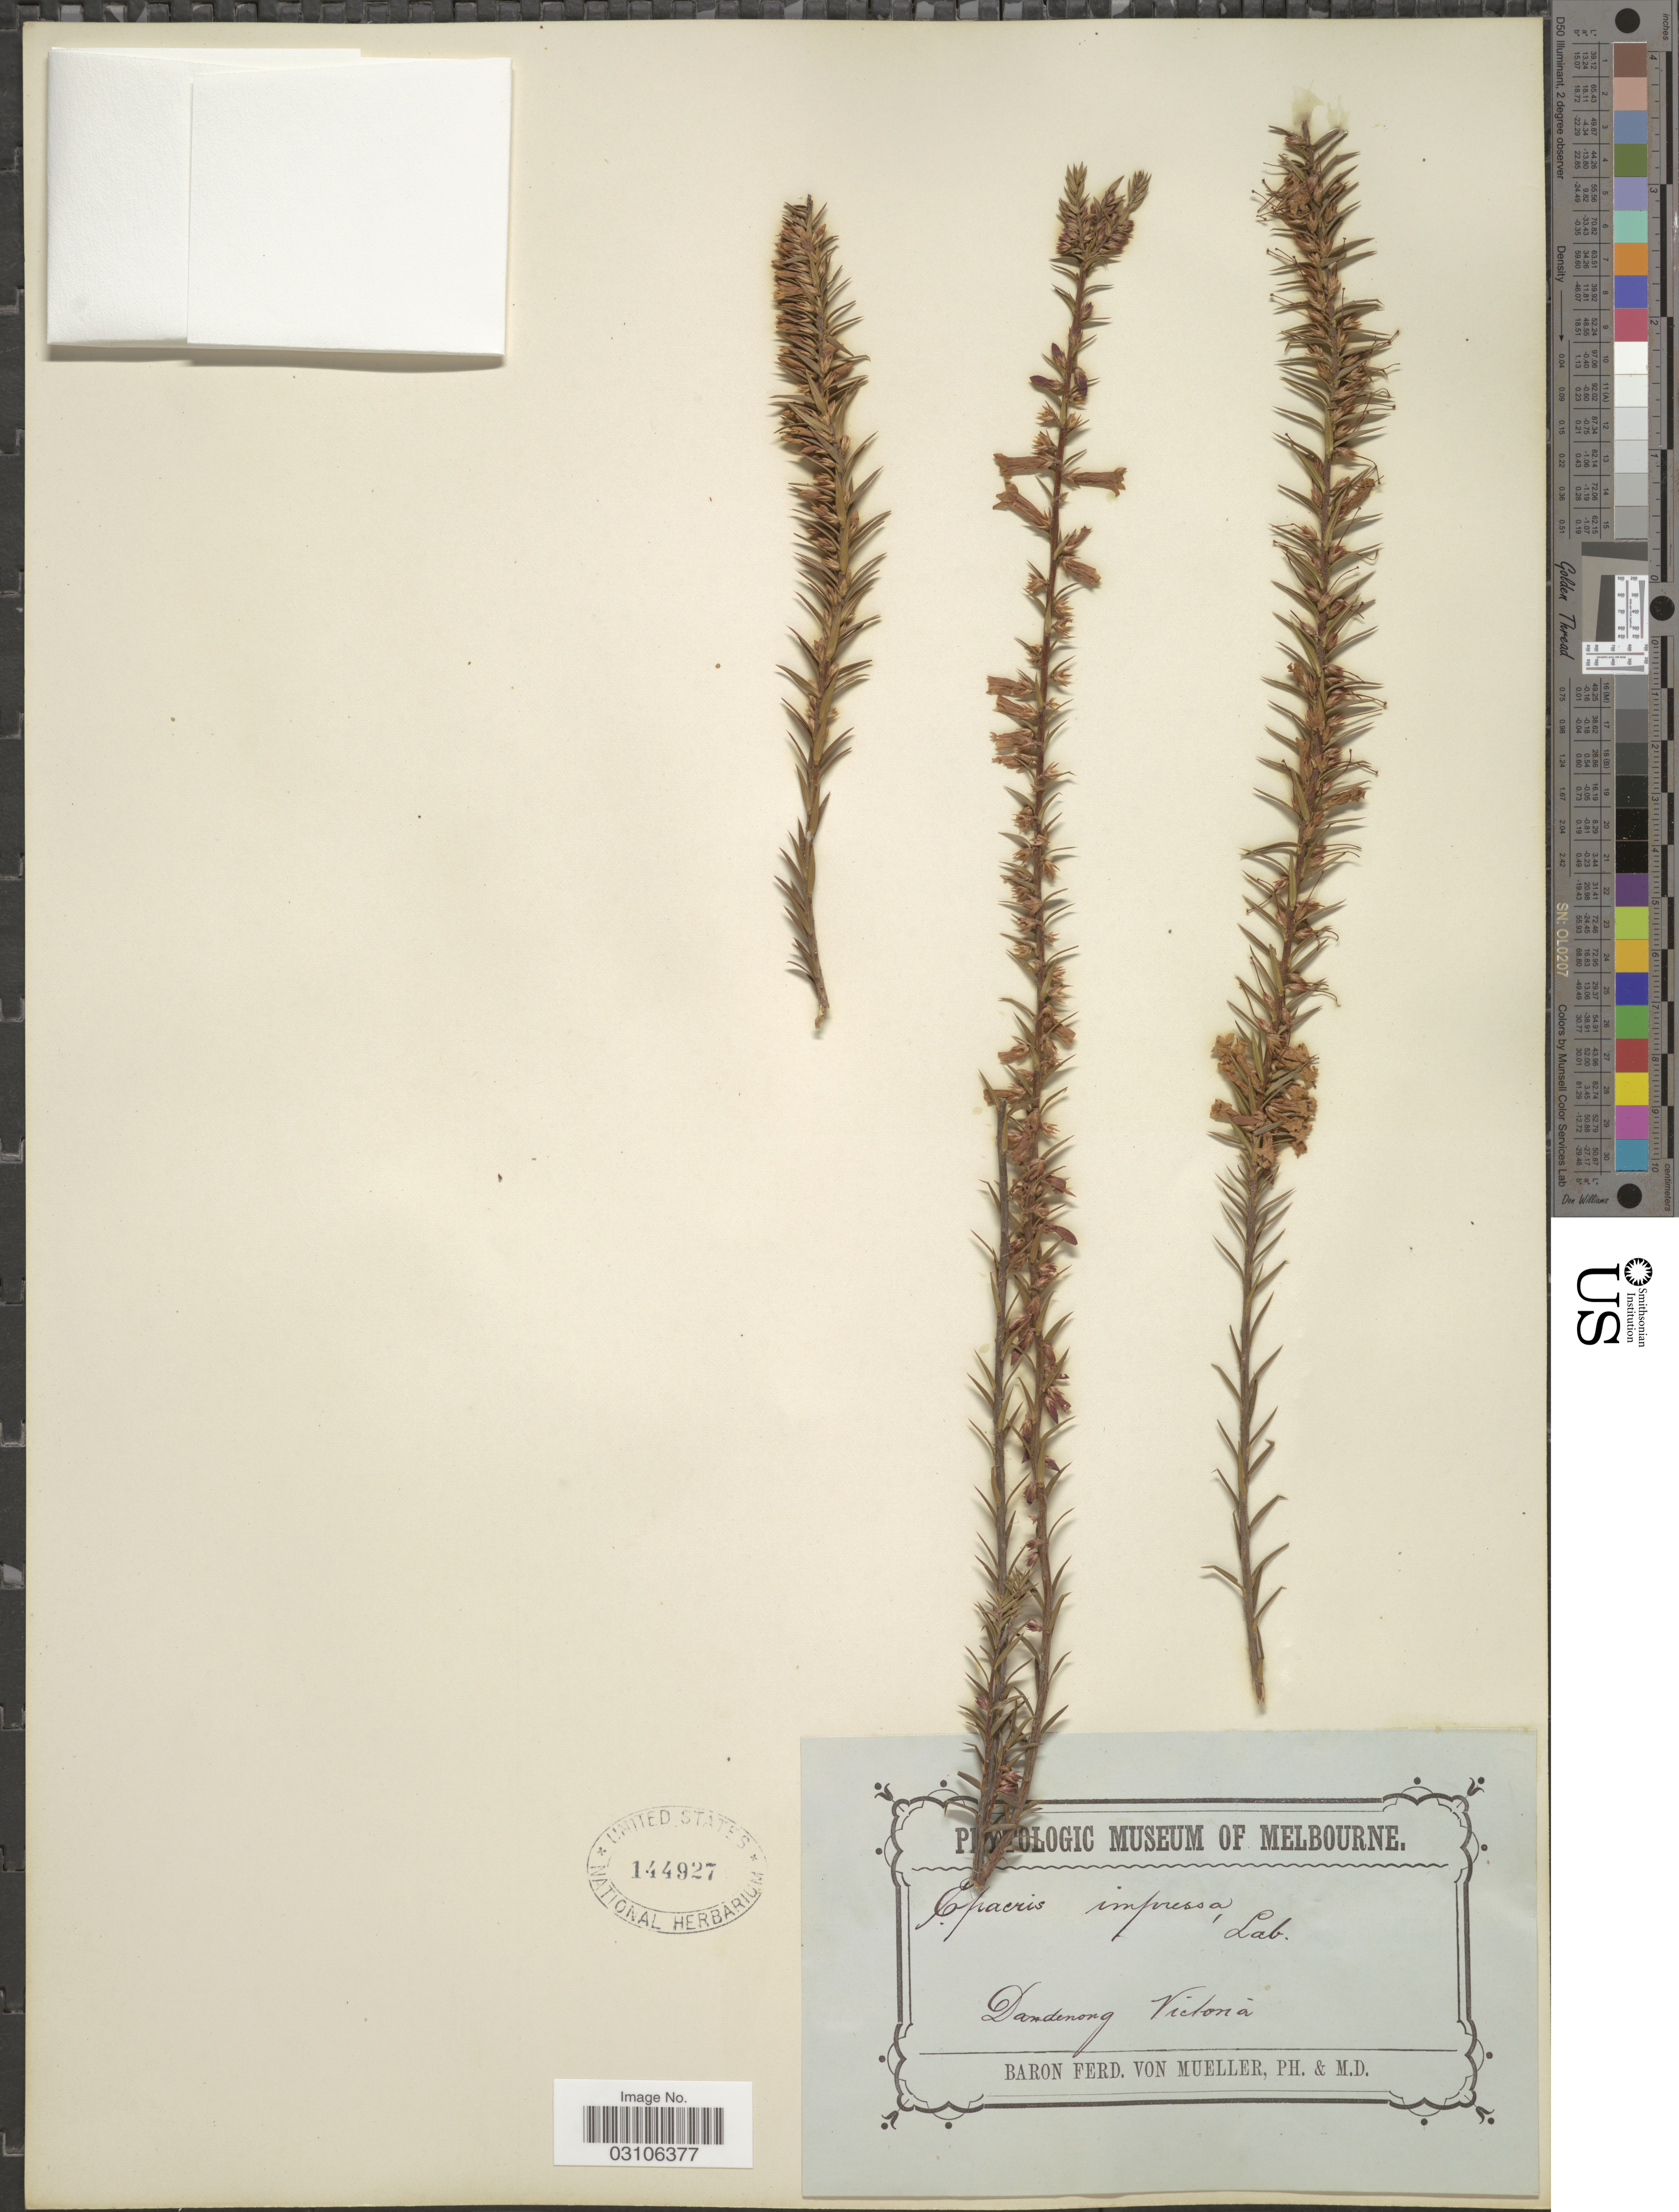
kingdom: Plantae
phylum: Tracheophyta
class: Magnoliopsida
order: Ericales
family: Ericaceae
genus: Epacris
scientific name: Epacris impressa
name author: Labill.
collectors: F. Mueller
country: Australia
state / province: Victoria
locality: Dandenong, Victoria.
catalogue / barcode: US 144927